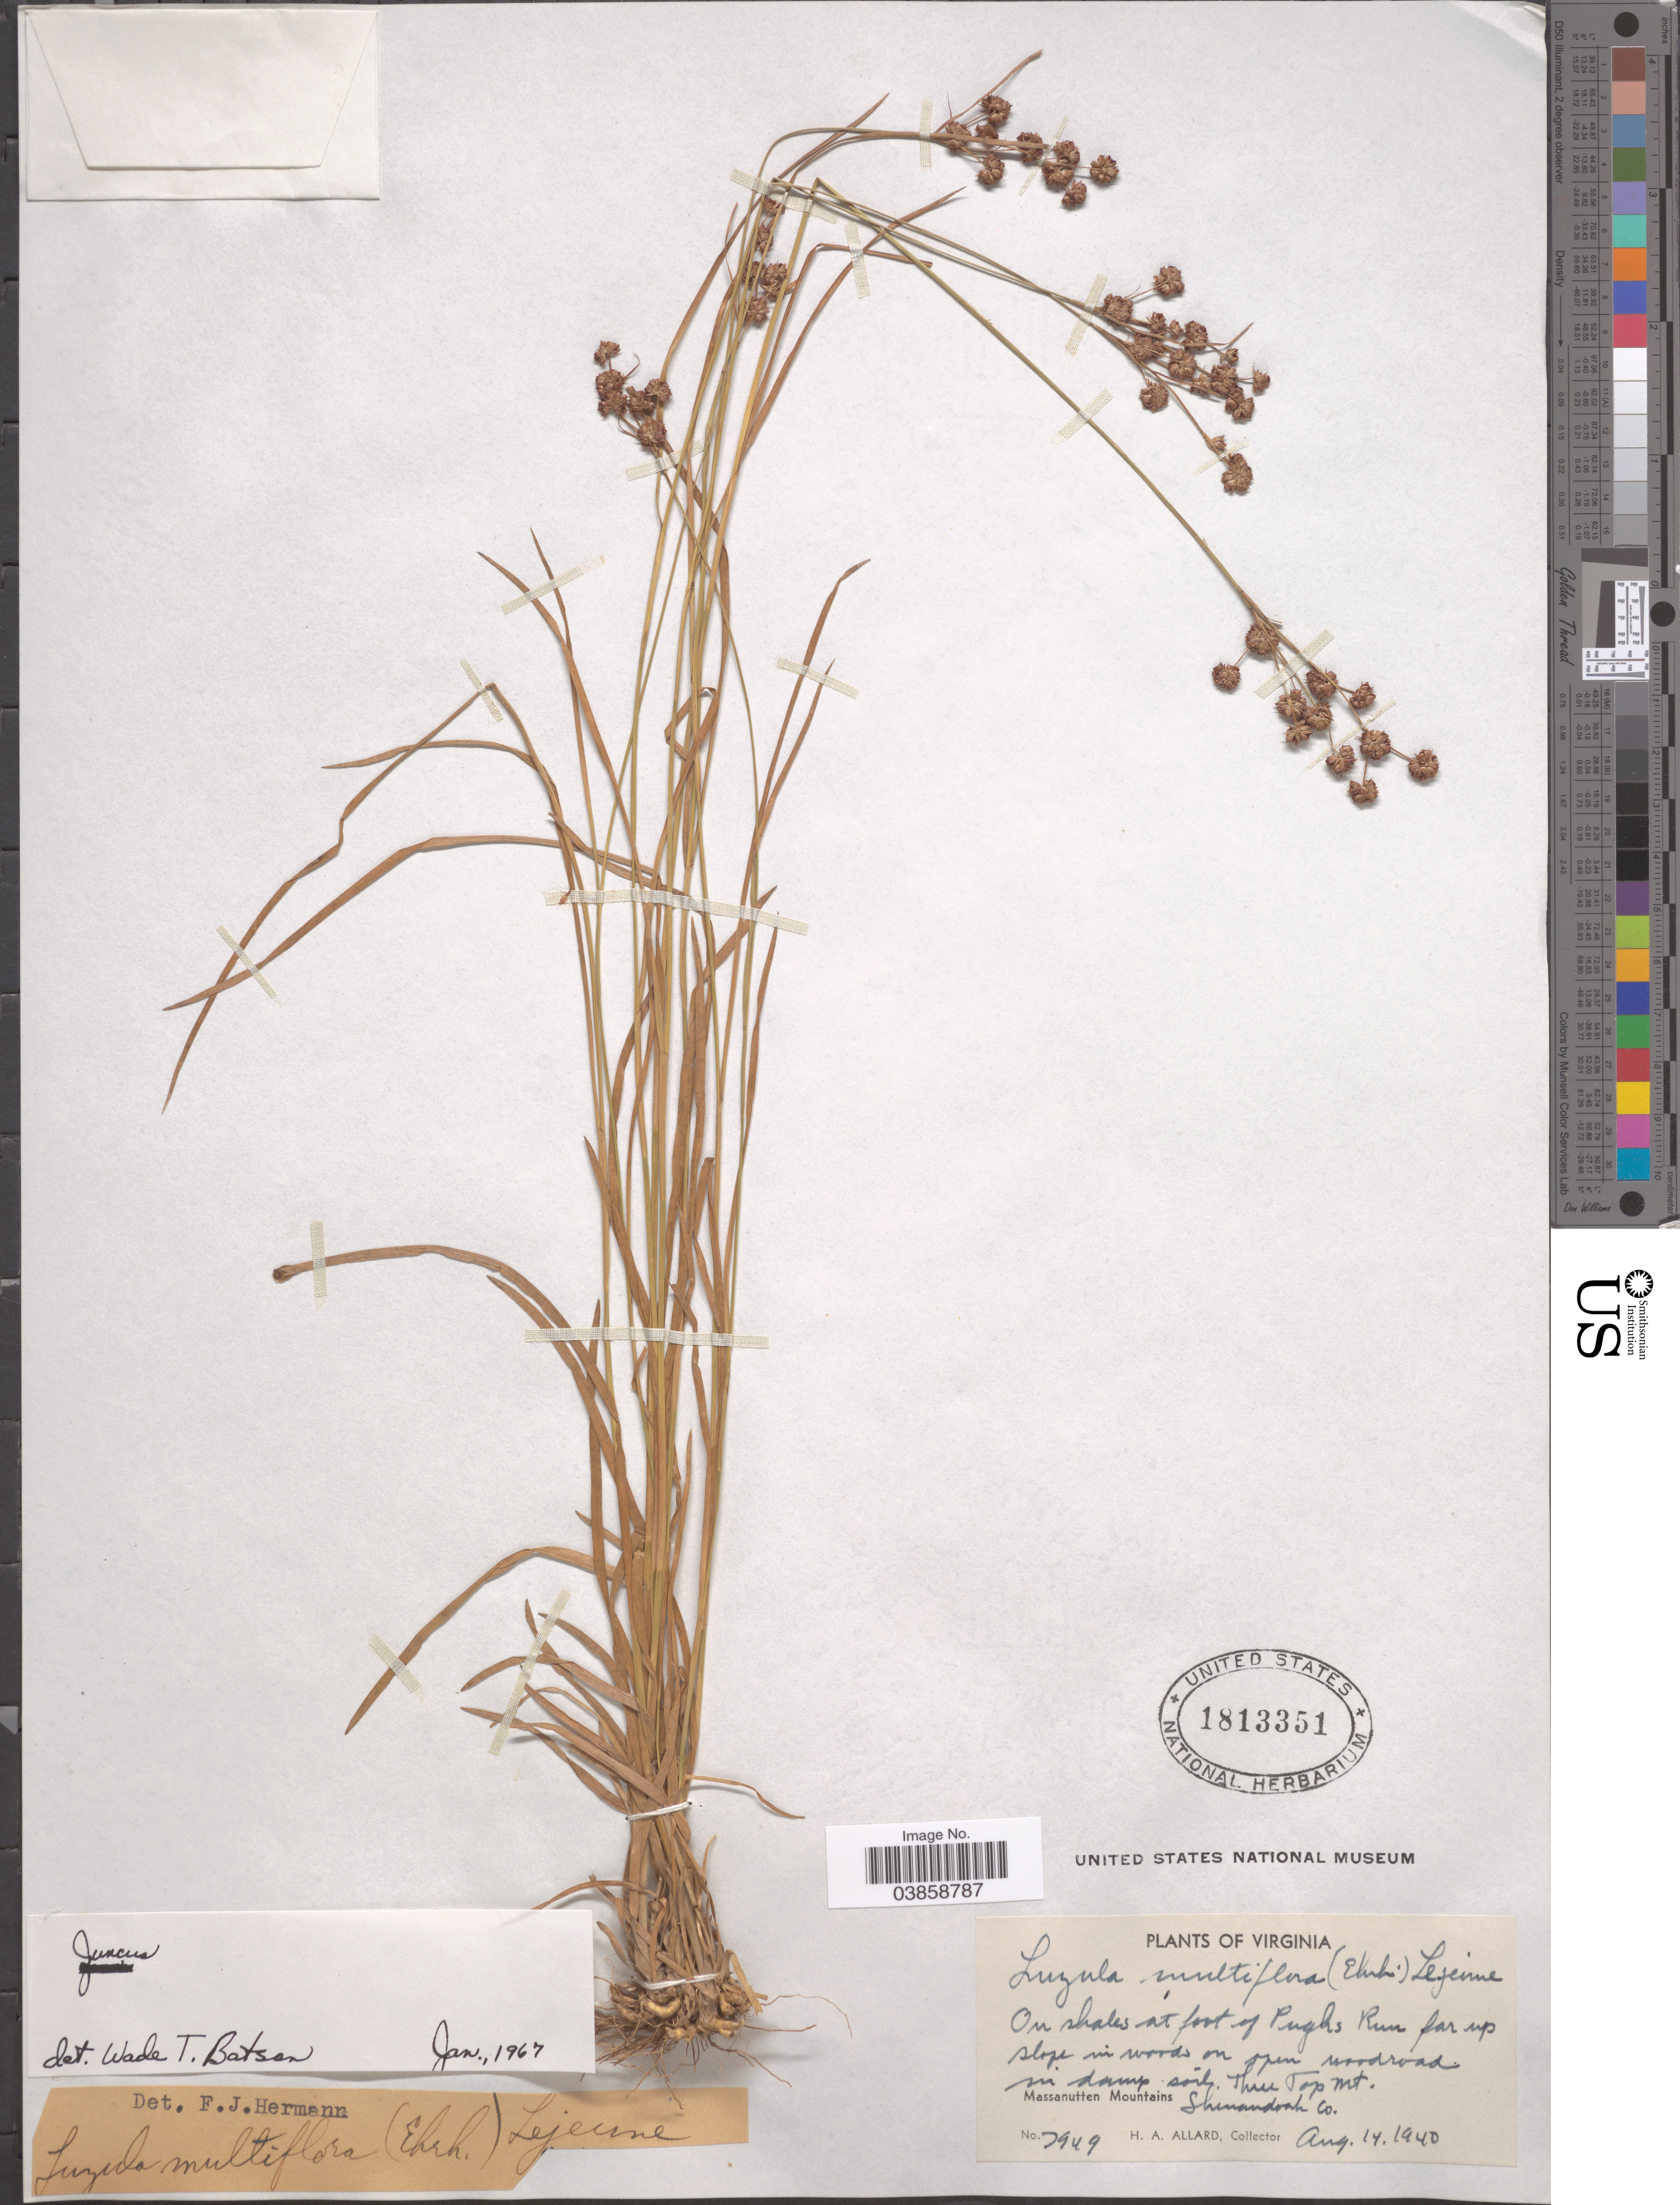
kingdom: Plantae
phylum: Tracheophyta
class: Liliopsida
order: Poales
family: Juncaceae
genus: Juncus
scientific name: Juncus sp.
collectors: H. A. Allard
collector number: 7949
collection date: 1940-08-14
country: United States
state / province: Virginia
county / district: Shenandoah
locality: At foot of Pughs Run far up slope. Massanutten Mountains. Three Top Mt.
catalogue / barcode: US 1813351